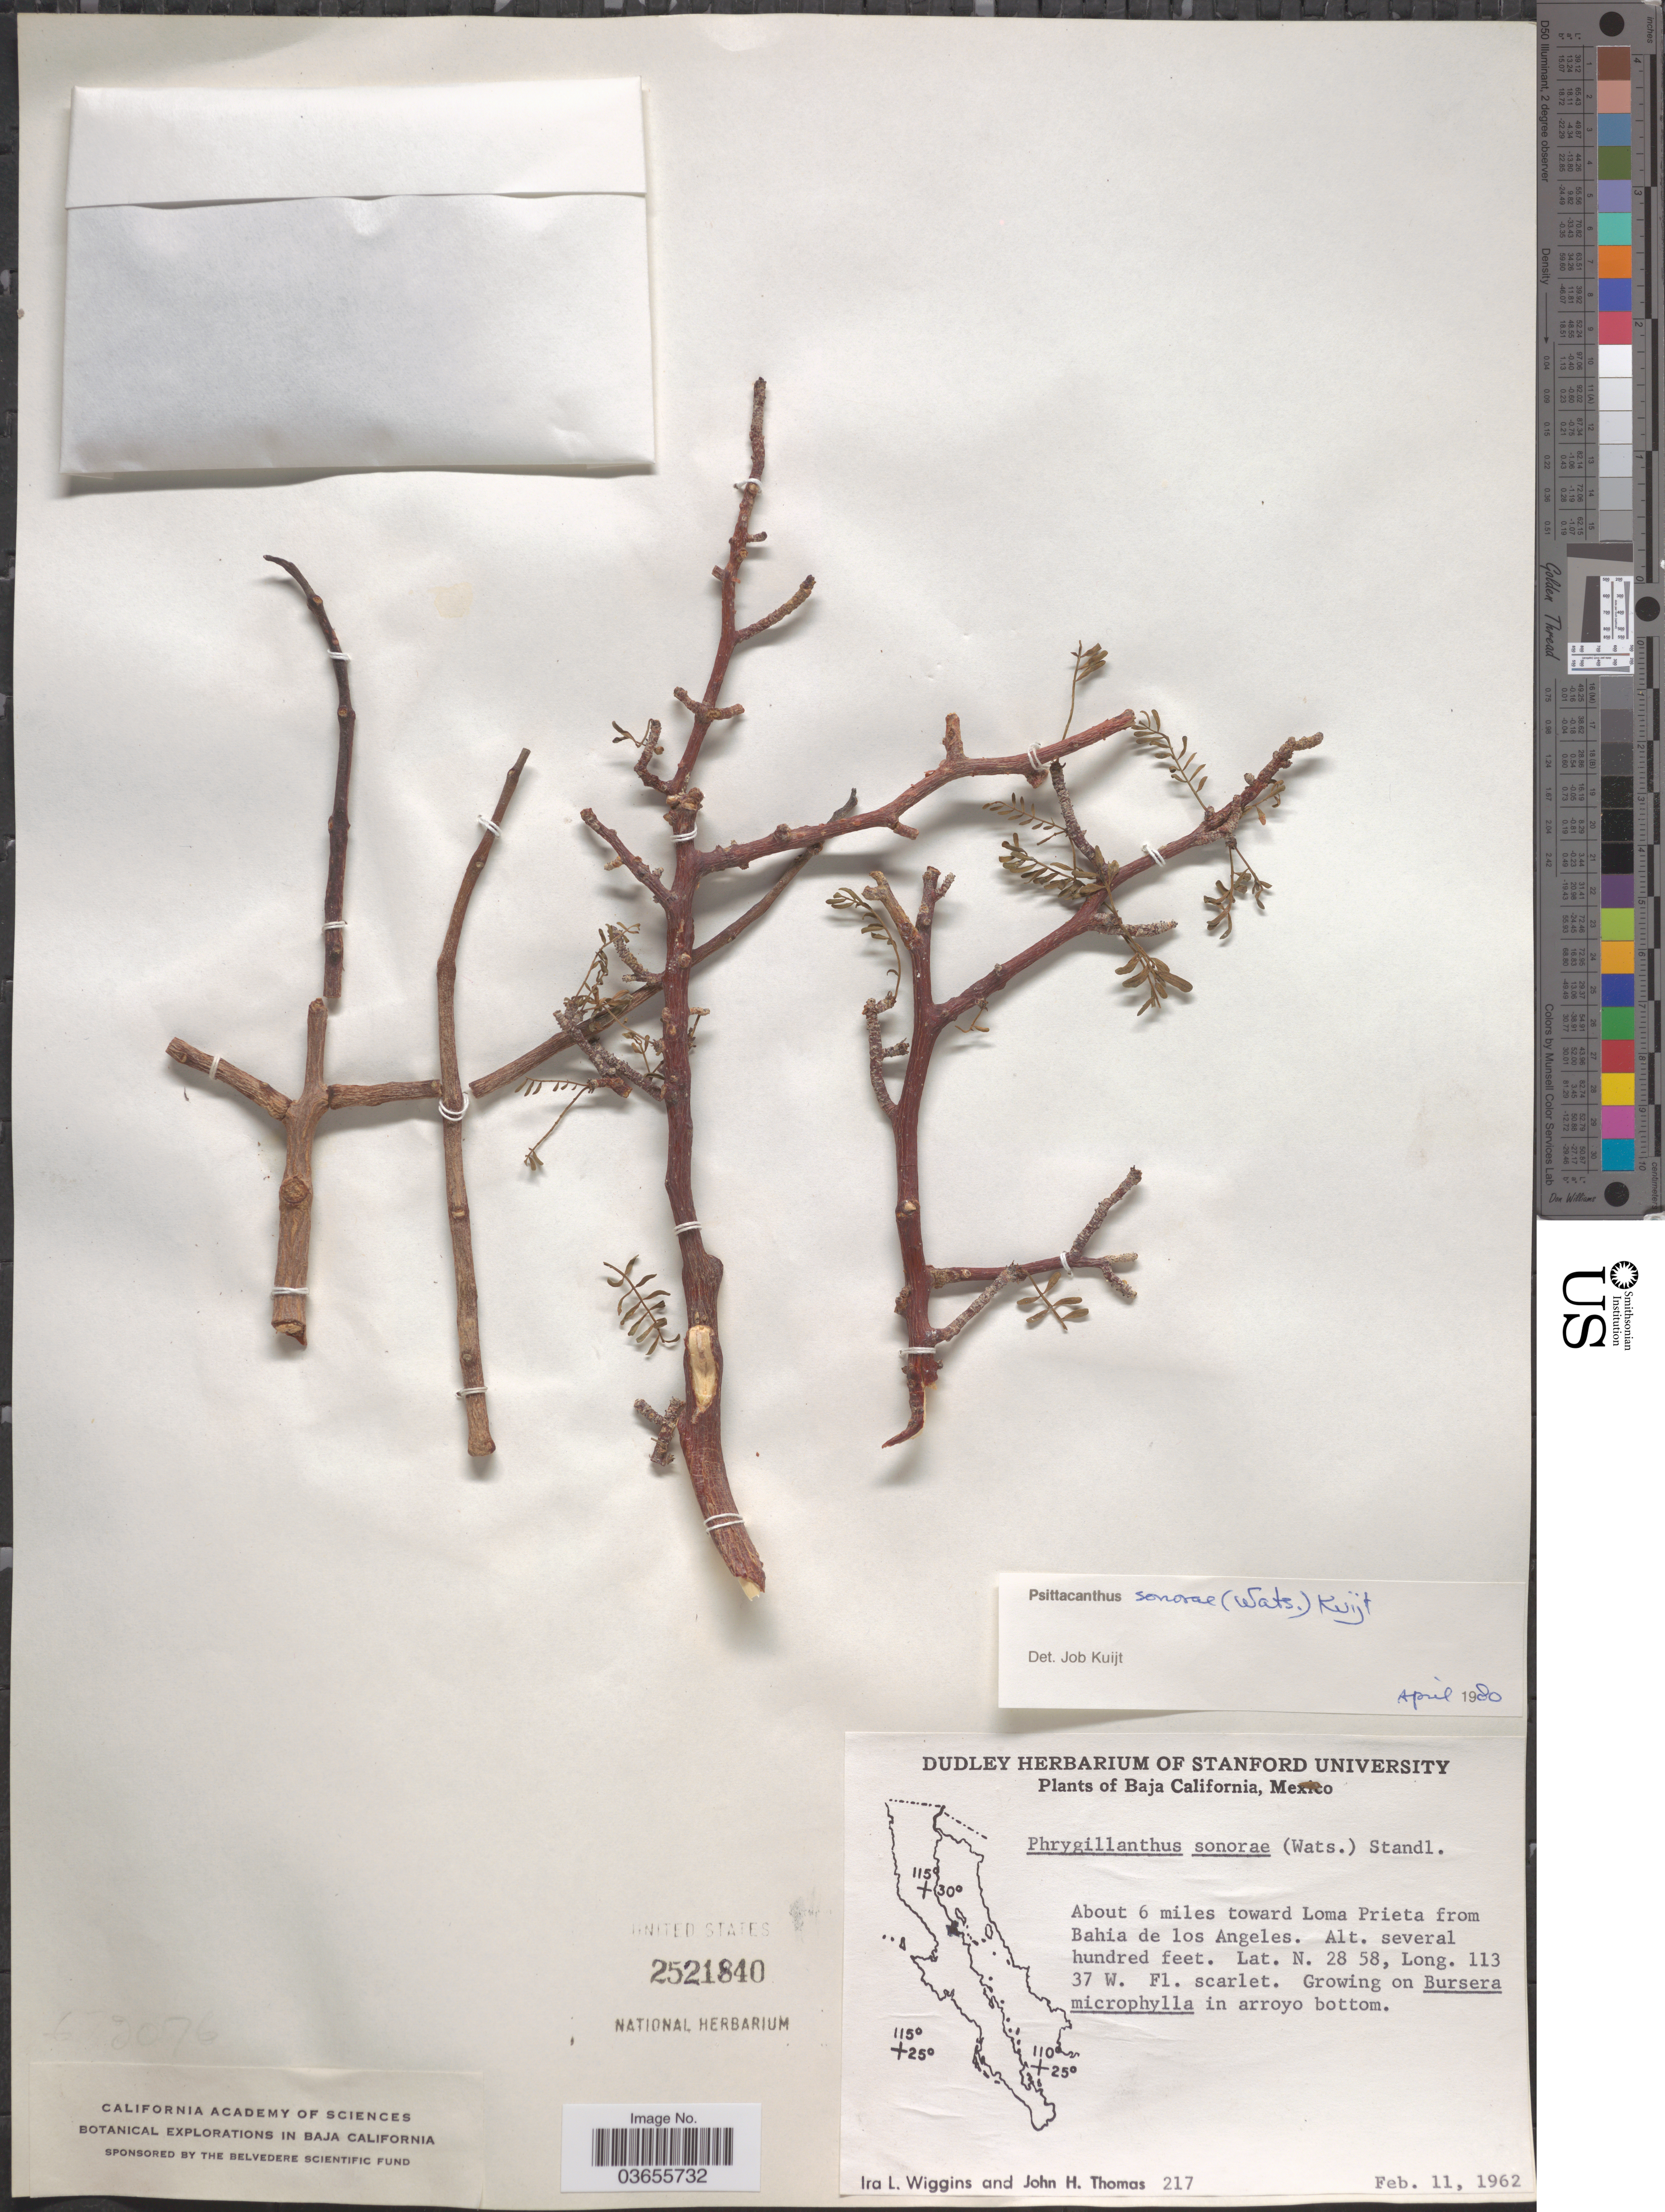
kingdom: Plantae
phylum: Tracheophyta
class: Magnoliopsida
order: Santalales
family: Loranthaceae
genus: Psittacanthus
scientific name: Psittacanthus sonorae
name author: (S. Watson) Kuijt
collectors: I. L. Wiggins & J. H. Thomas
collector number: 217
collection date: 1962-02-11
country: Mexico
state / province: Baja California Norte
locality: About 6 miles toward Loma Prieta from Bahia de los Angeles.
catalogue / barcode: US 2521840